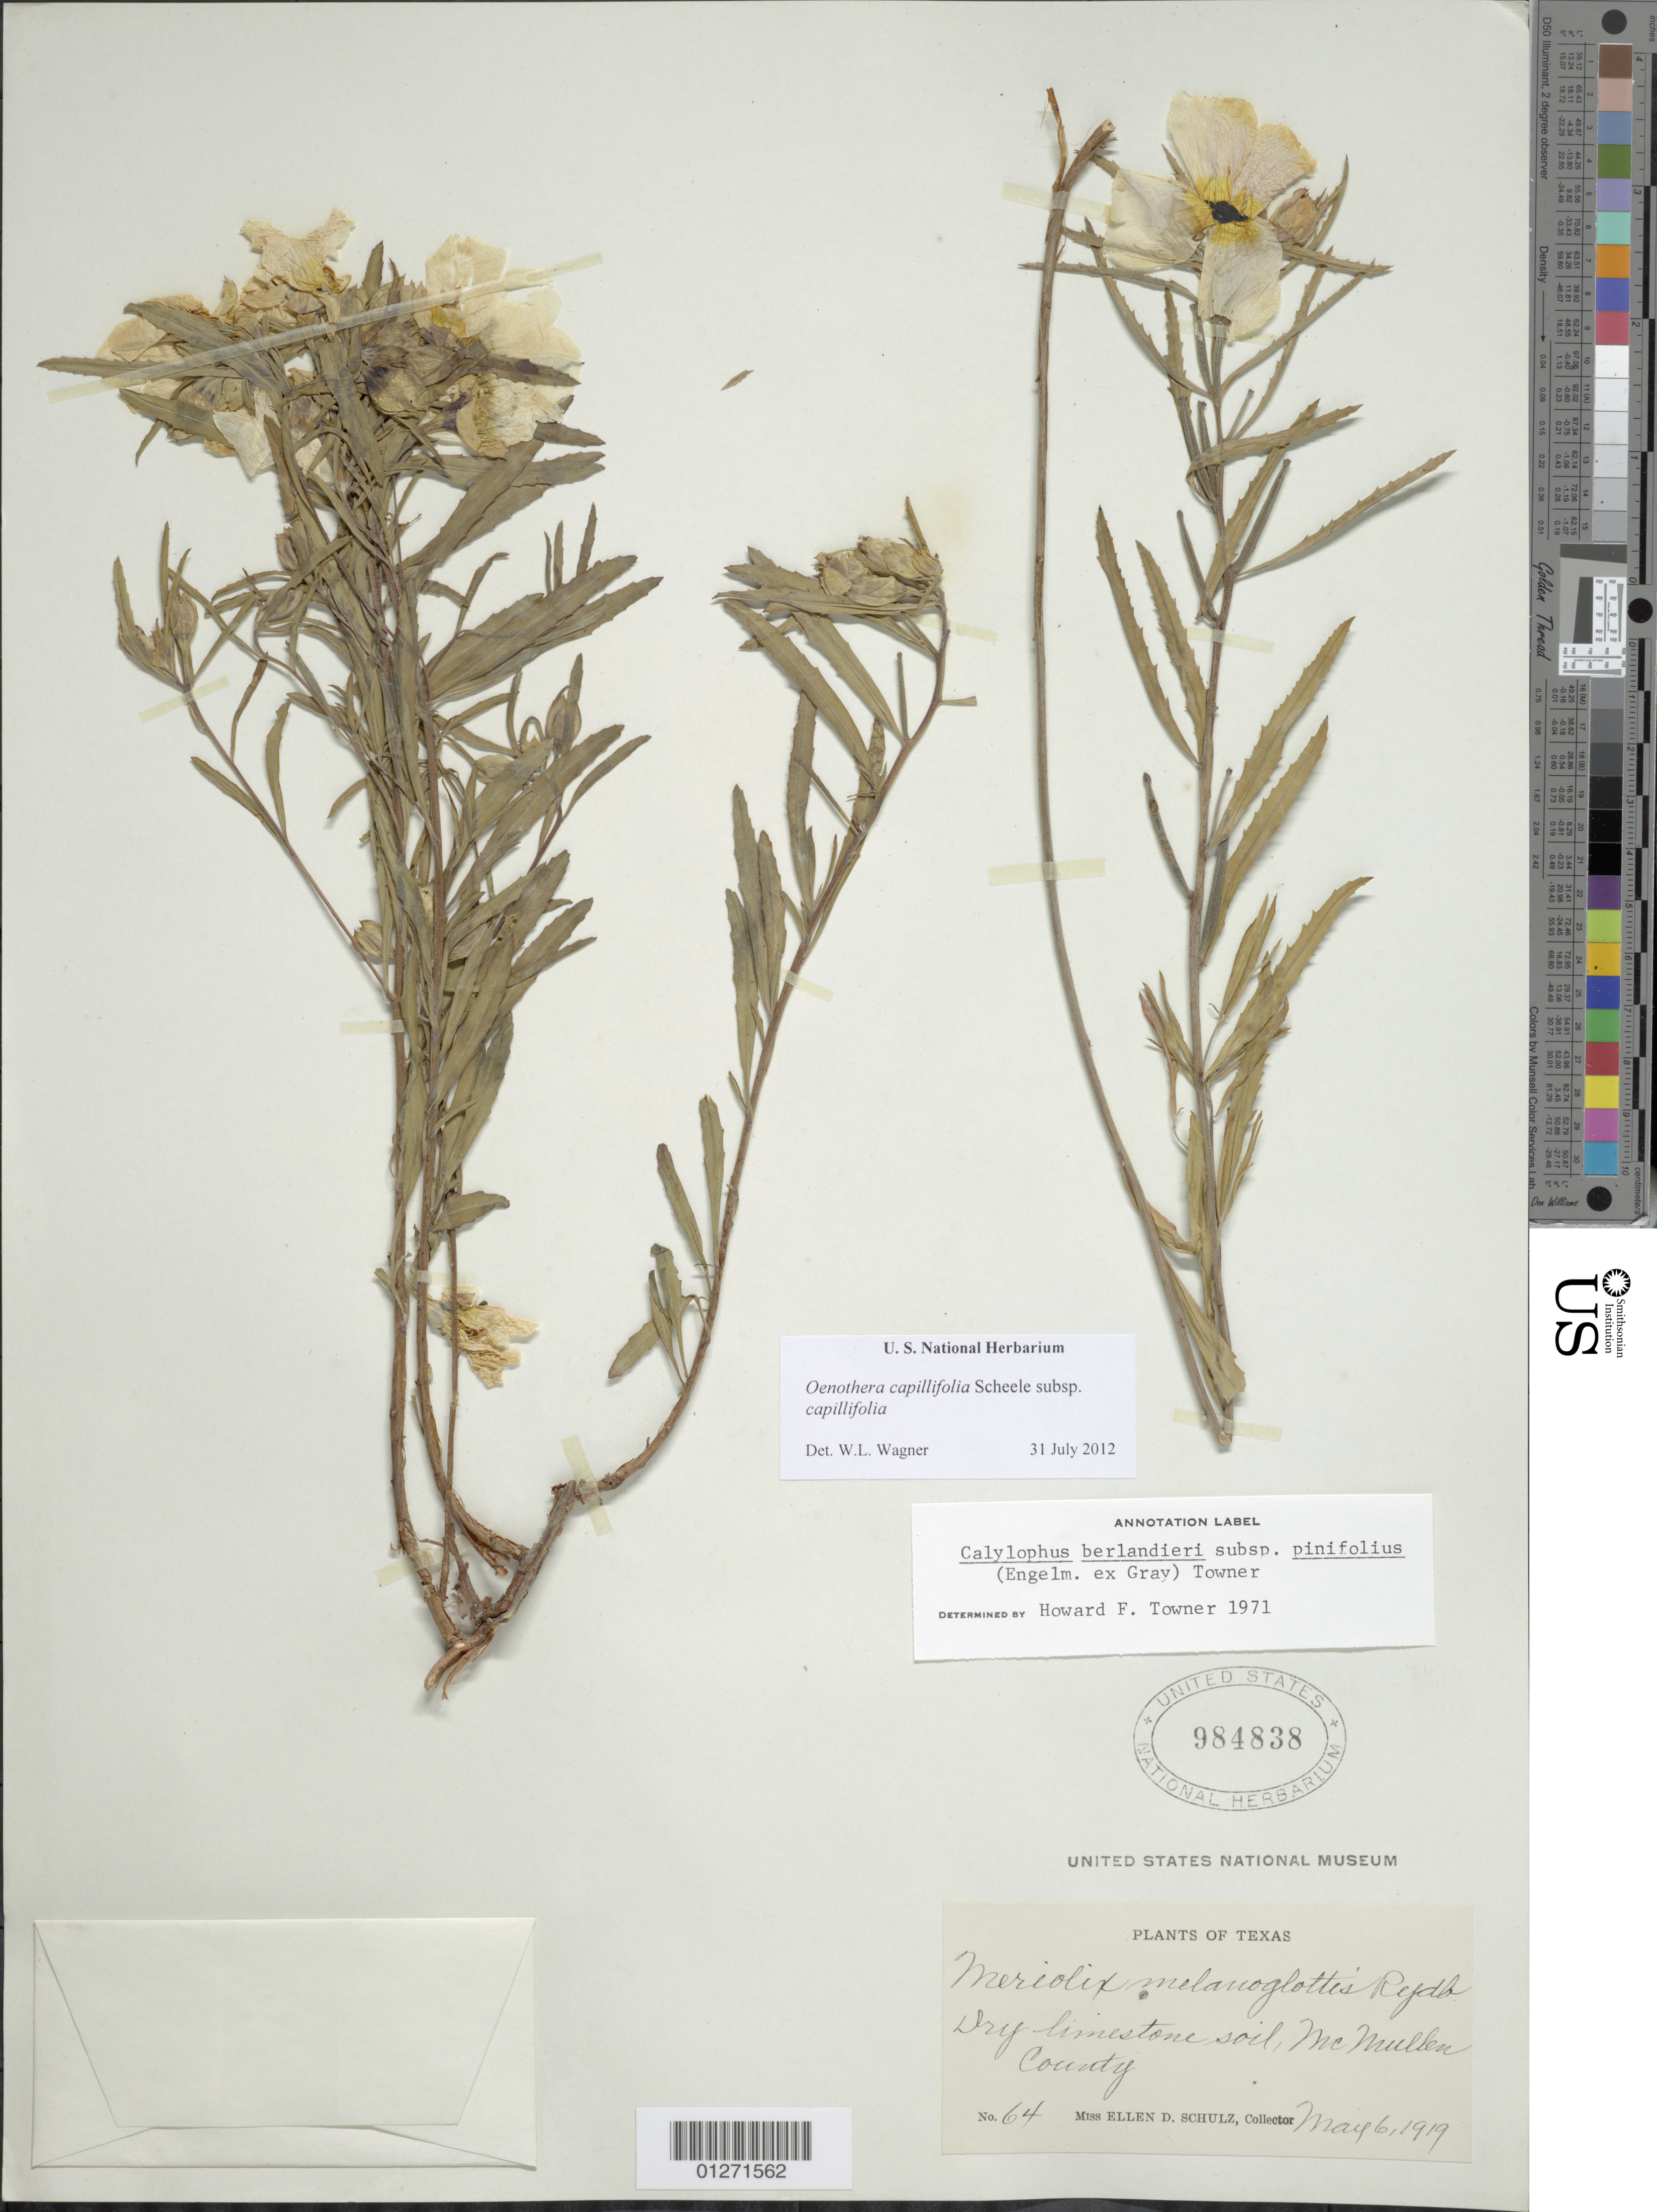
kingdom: Plantae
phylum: Tracheophyta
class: Magnoliopsida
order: Myrtales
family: Onagraceae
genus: Oenothera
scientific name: Oenothera capillifolia subsp. capillifolia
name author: Scheele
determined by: Wagner, W. L., (BOT), Smithsonian Institution - National Museum of Natural History (UNITED STATES)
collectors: E. D. Schulz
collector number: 64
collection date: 1919-05-06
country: United States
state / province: Texas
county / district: McMullen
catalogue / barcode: US 984838